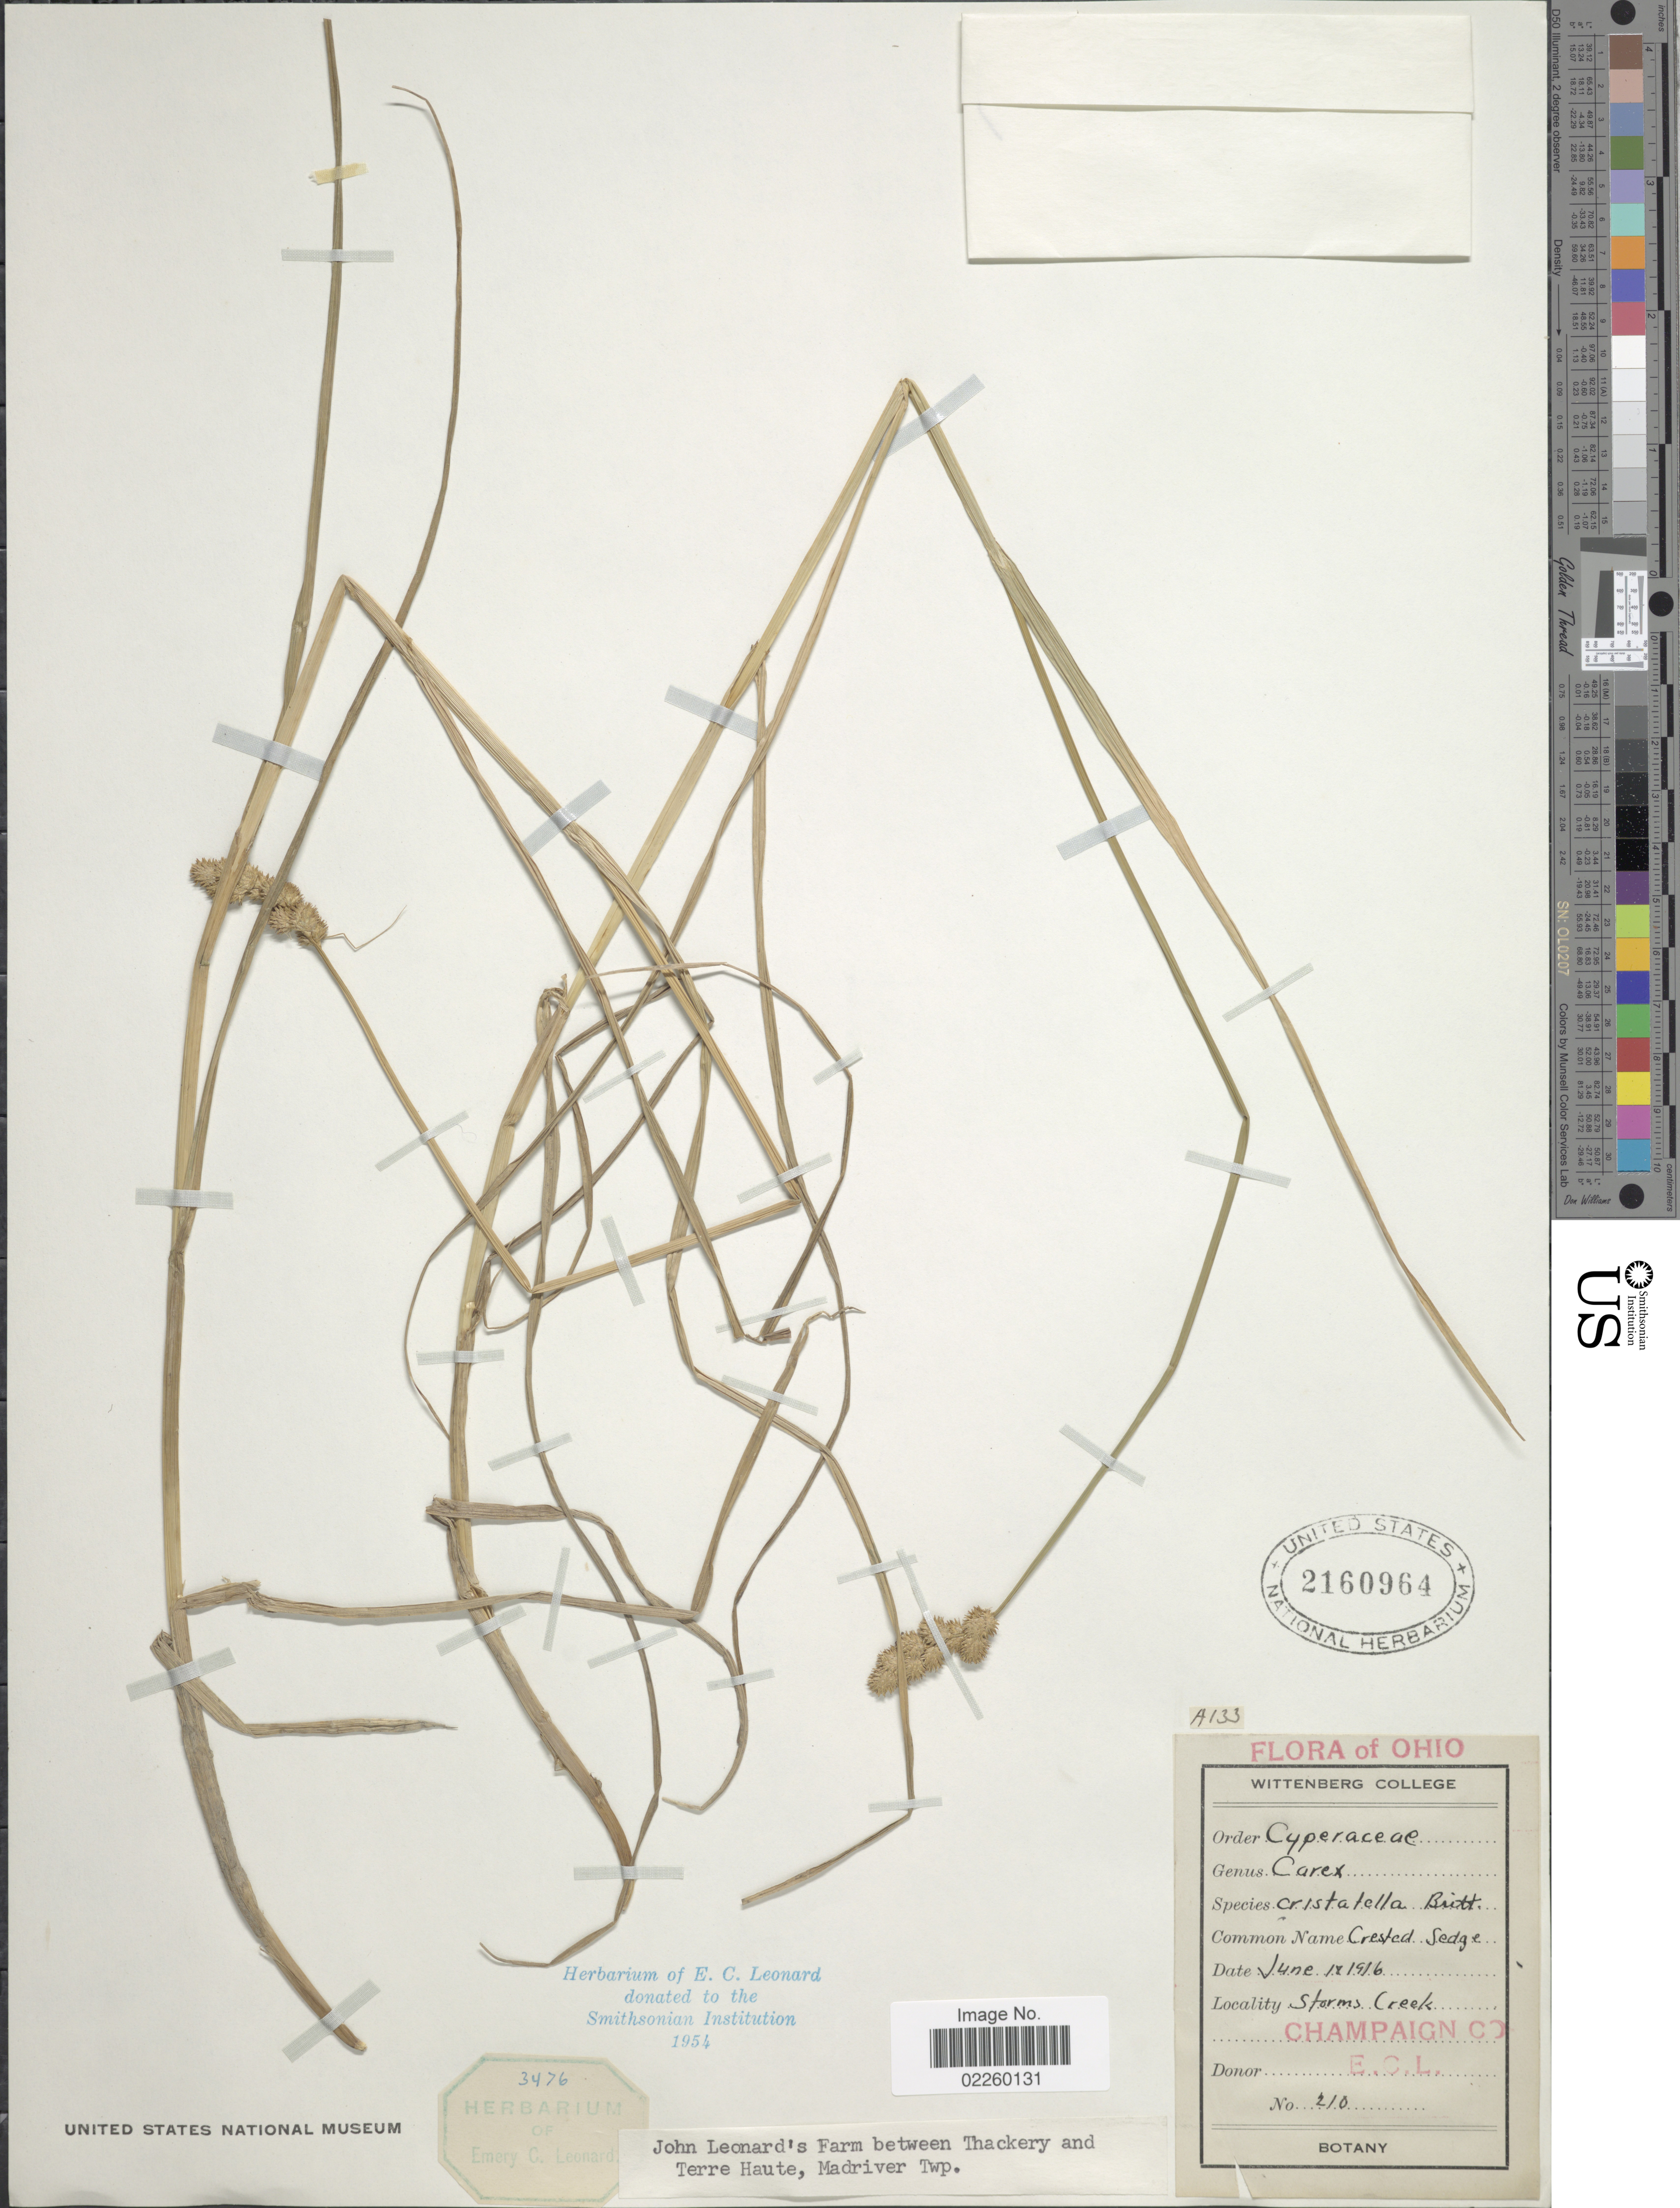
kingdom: Plantae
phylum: Tracheophyta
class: Liliopsida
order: Poales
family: Cyperaceae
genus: Carex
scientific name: Carex cristatella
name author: Britton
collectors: E. C. Leonard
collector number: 210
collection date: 1916-06-01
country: United States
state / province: Ohio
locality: Storms Creek. .Champaign Co. John Leonard's Farm between Thackery and Terre Haute, Madriver Twp.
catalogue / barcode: US 2160964